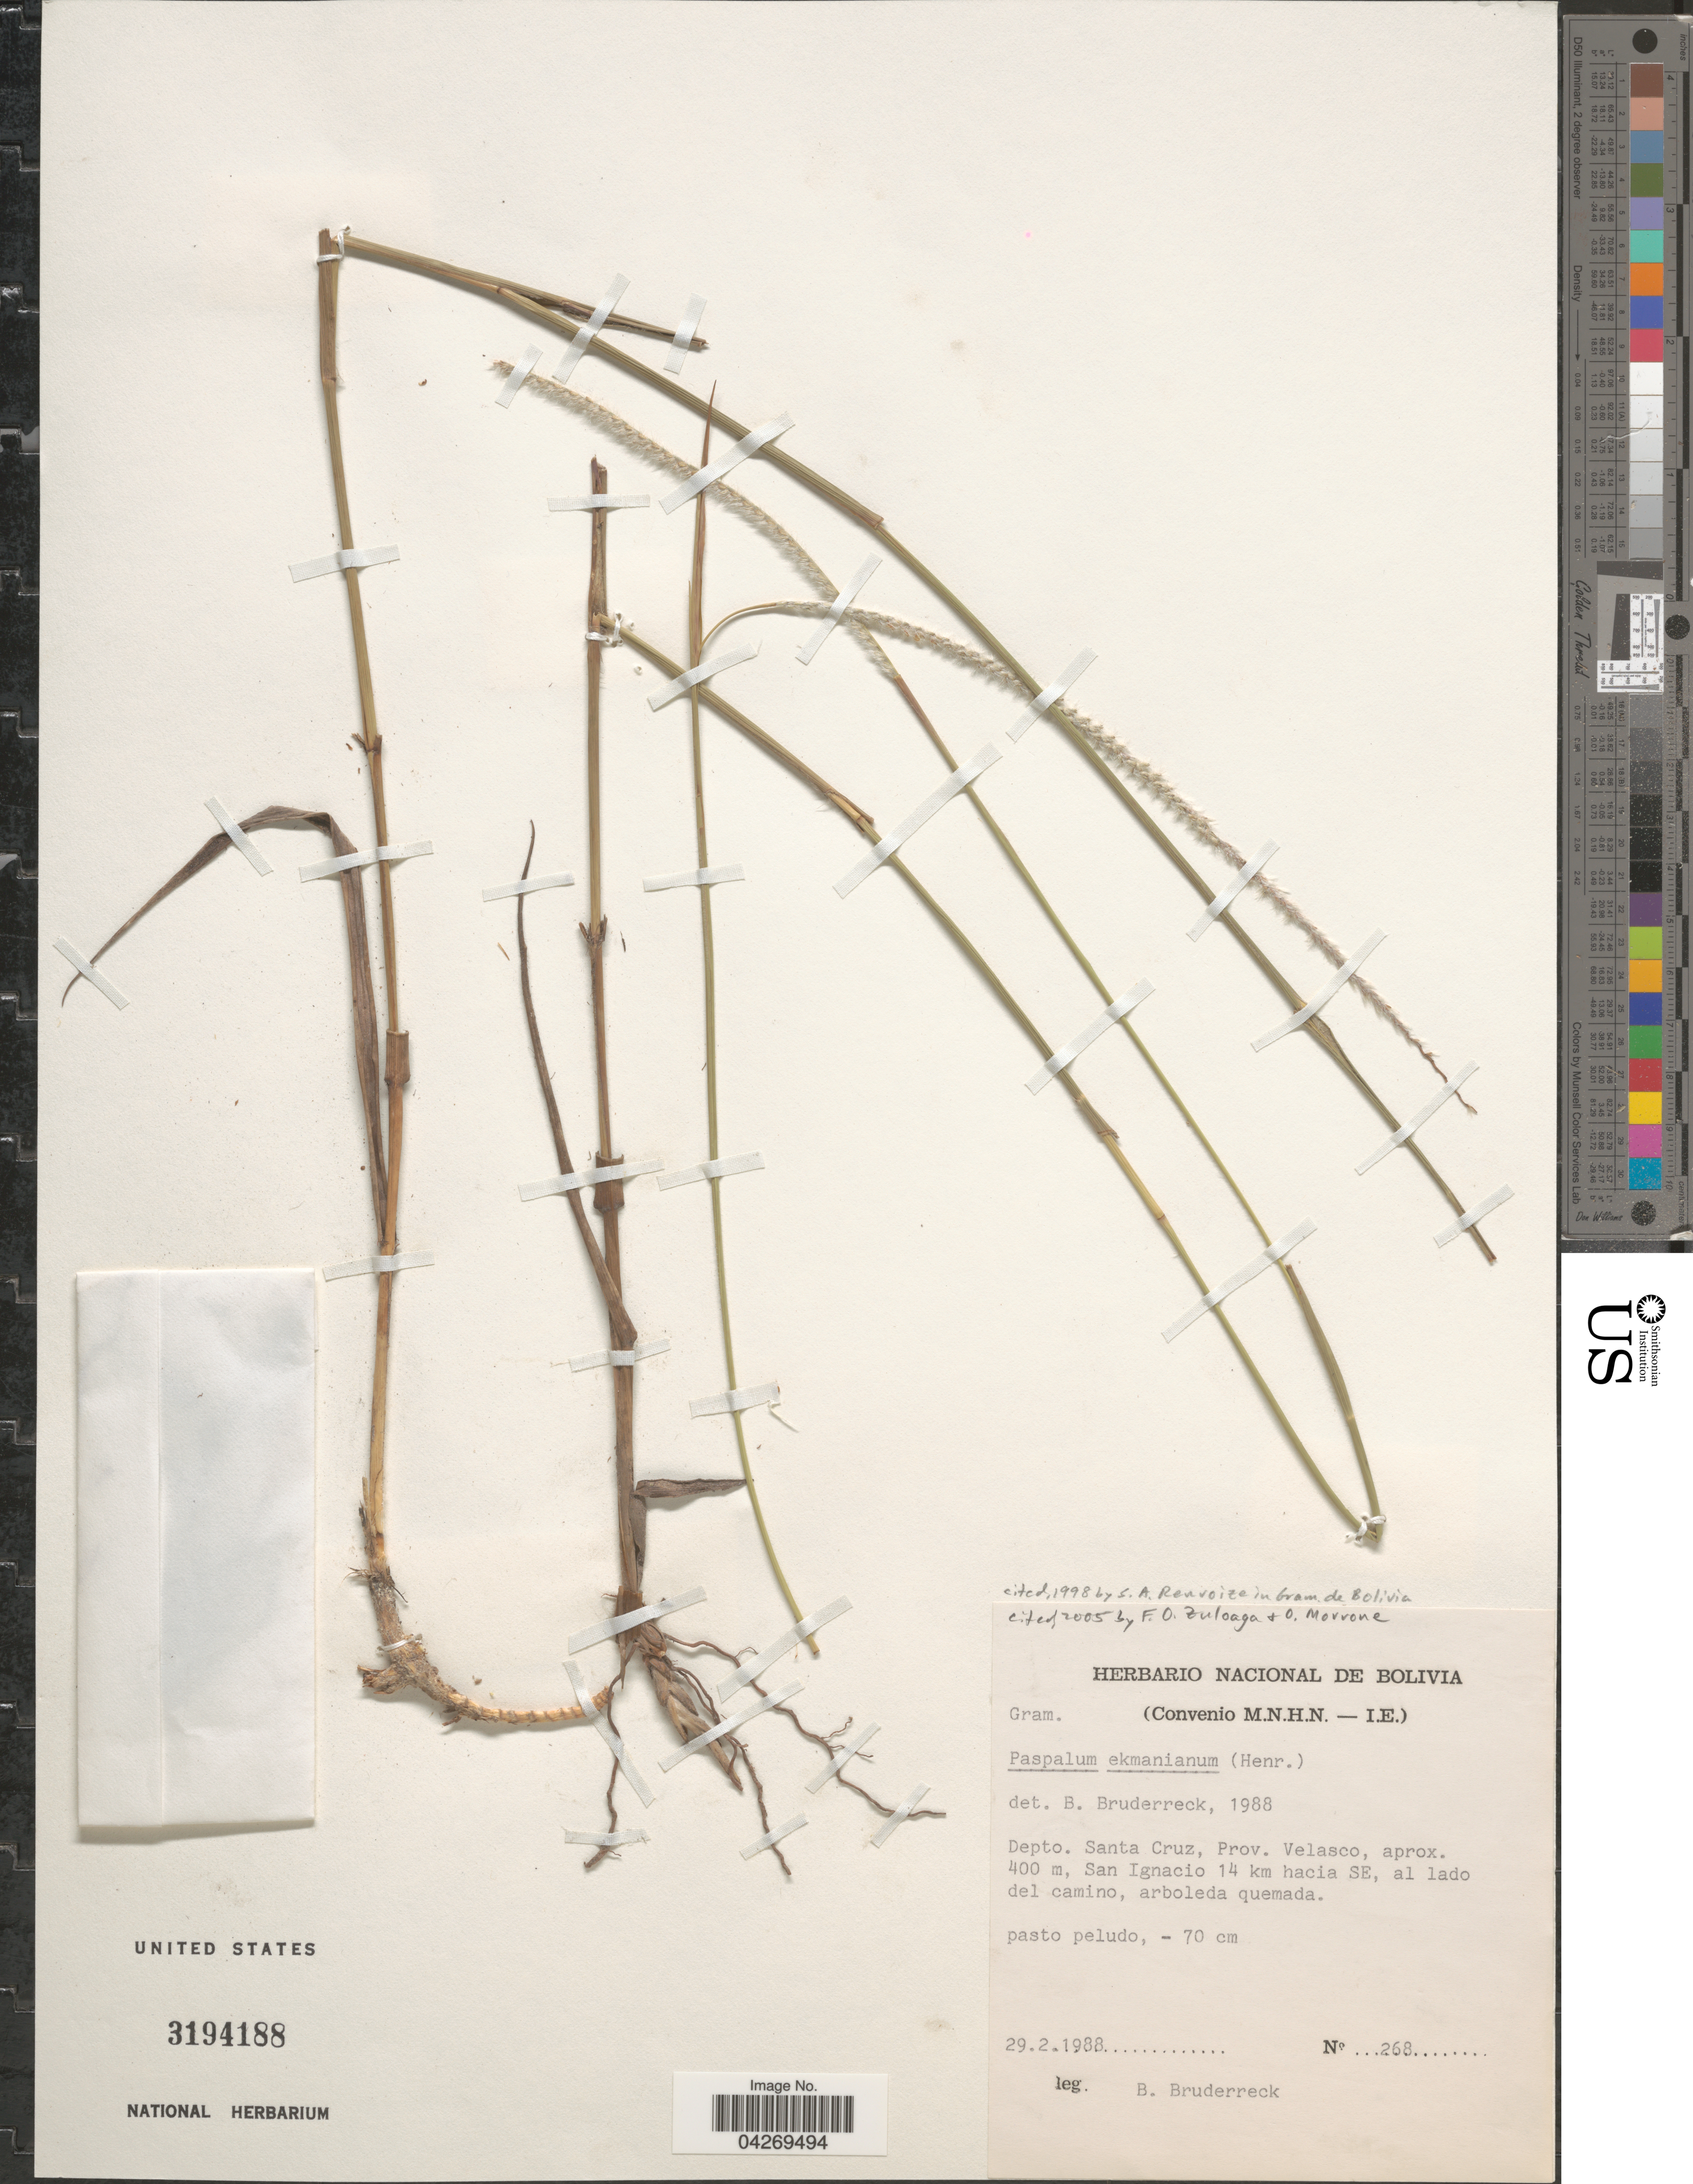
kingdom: Plantae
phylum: Tracheophyta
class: Liliopsida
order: Poales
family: Poaceae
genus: Paspalum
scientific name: Paspalum ekmanianum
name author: Henr.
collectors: B. Bruderreck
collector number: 268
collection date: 1988-02-29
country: Bolivia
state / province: Santa Cruz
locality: Depto. Santa Cruz, Prov. Velasco, aprox. 400 m, San Ignacio 14 km hacia SE, al lado del camino, arboleda quemada.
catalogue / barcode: US 3194188